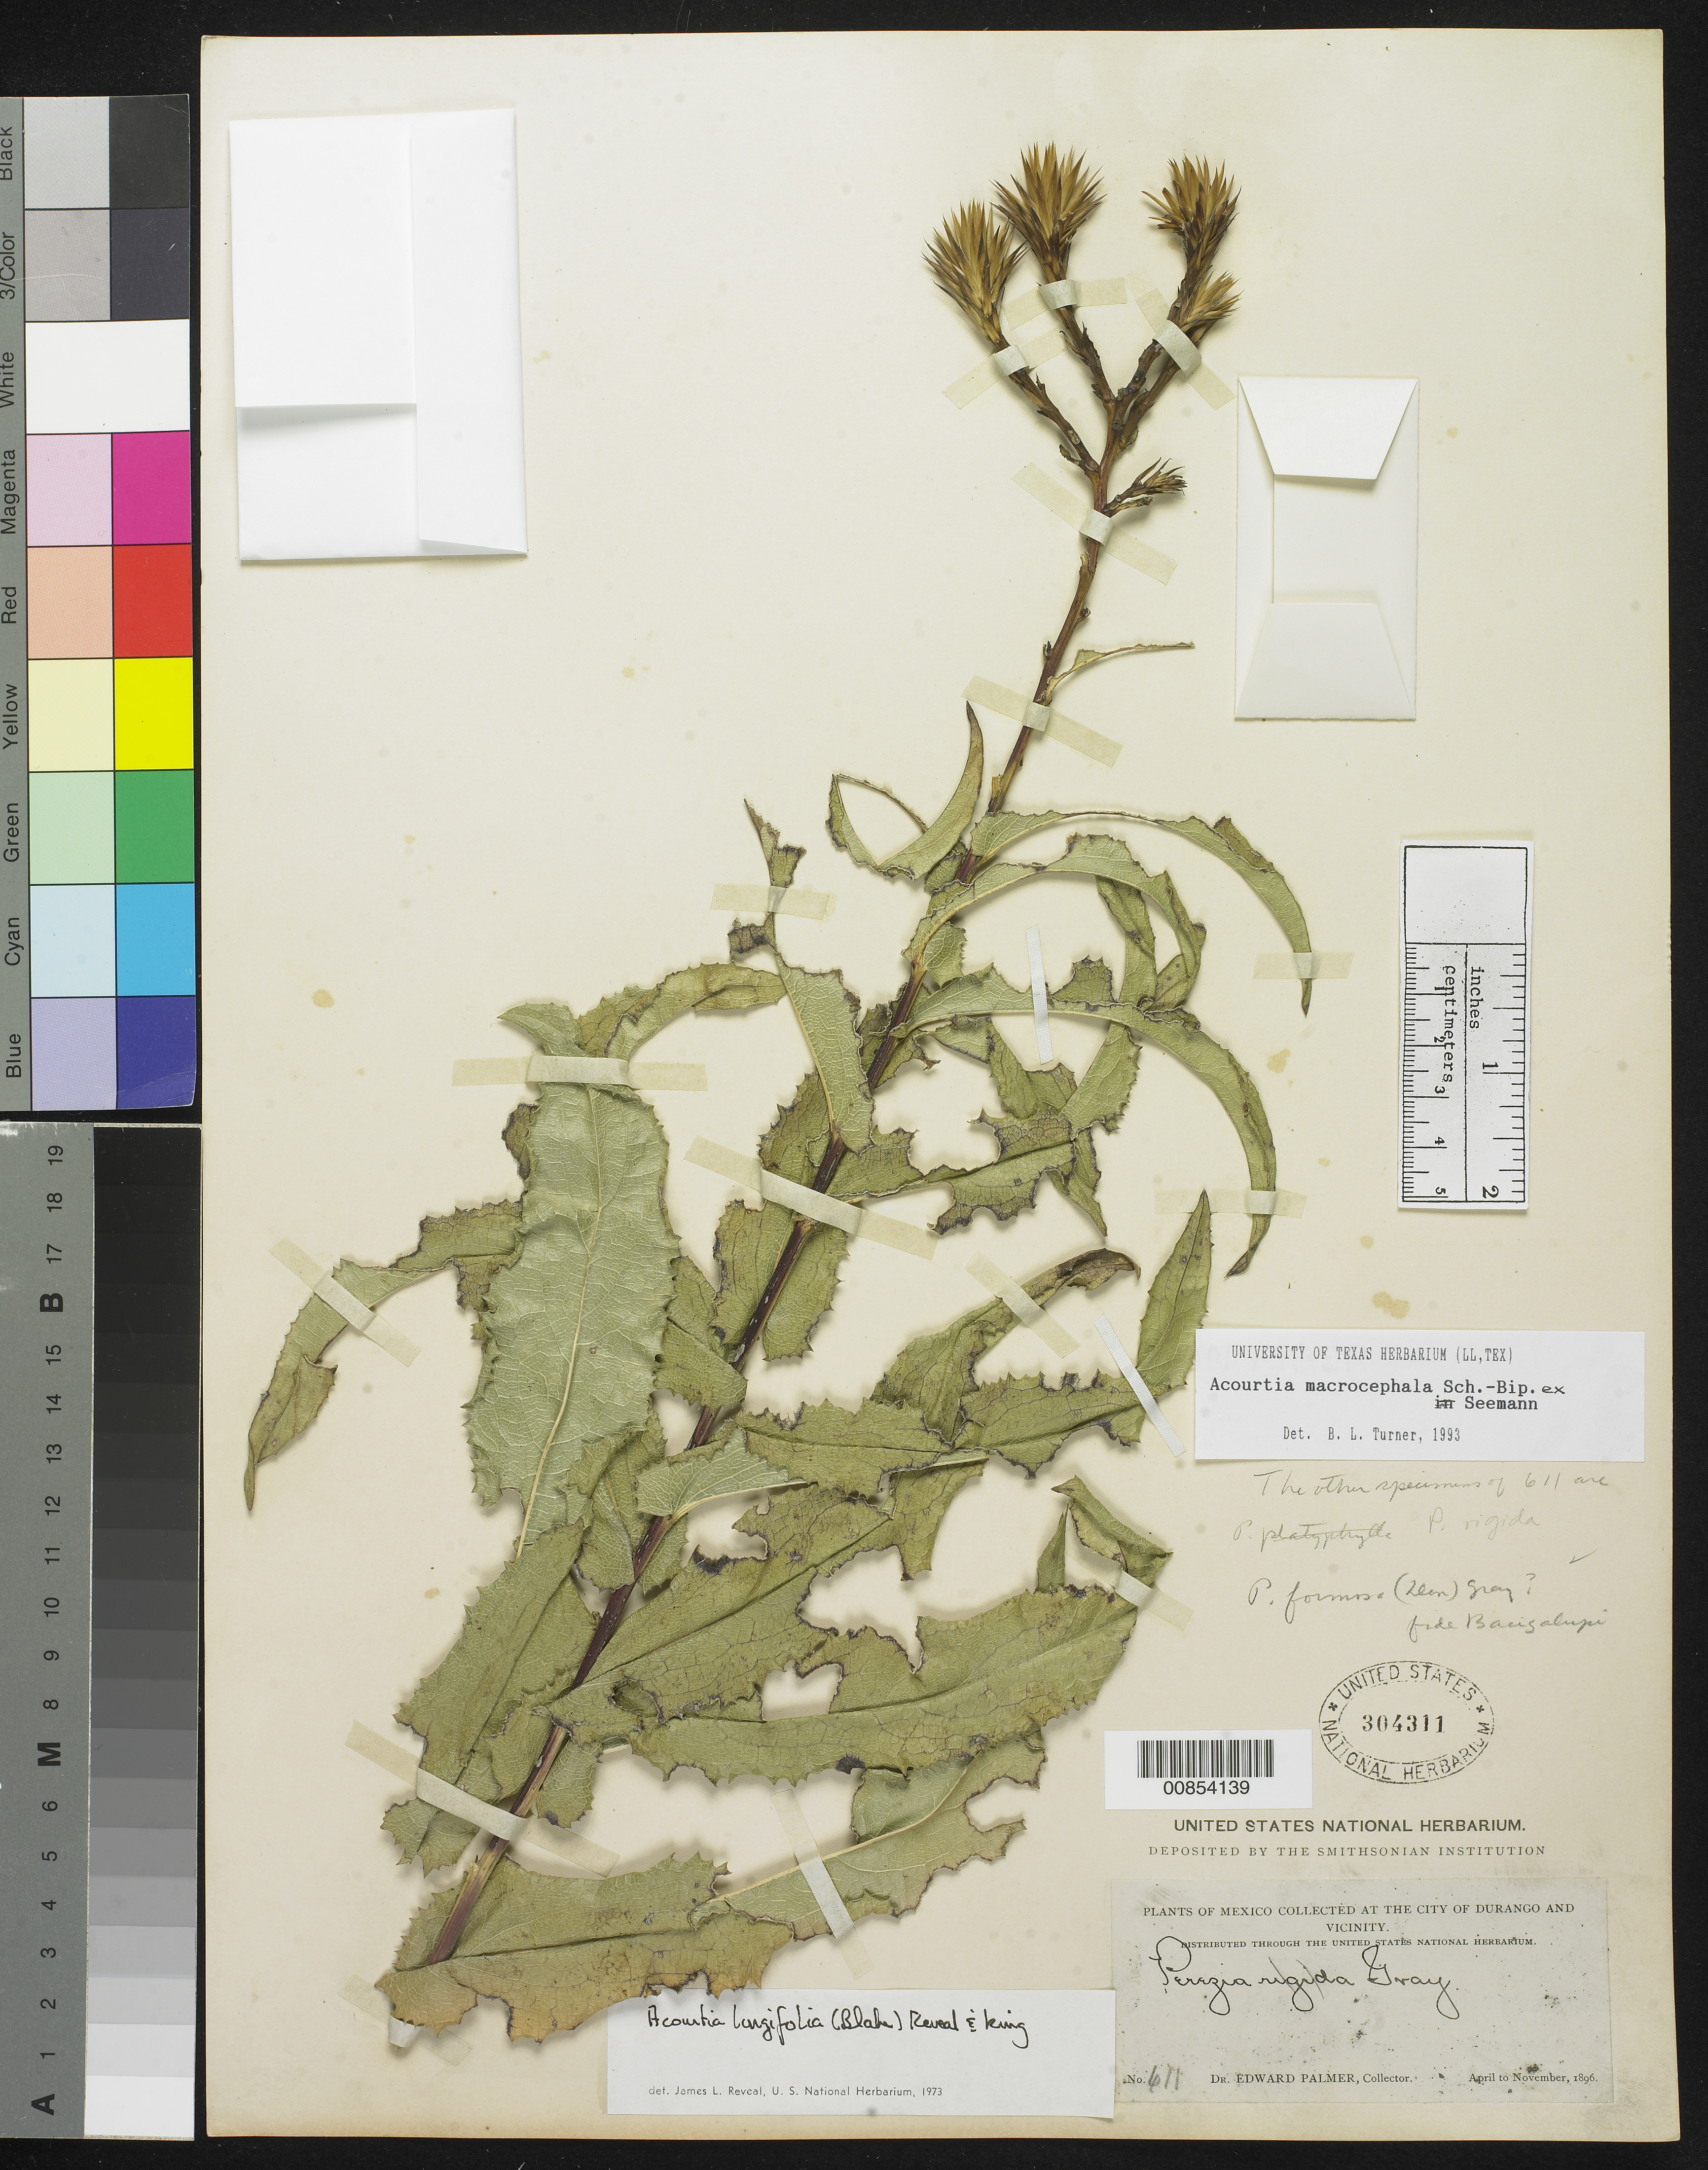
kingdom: Plantae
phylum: Tracheophyta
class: Magnoliopsida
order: Asterales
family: Asteraceae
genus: Acourtia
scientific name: Acourtia macrocephala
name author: Sch. Bip. ex Seem.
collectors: E. Palmer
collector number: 611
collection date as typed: Apr 1896 to -- Nov 1896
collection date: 1896-04/1896-11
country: Mexico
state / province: Durango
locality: City of Durango and vicinity.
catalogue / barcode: US 304311